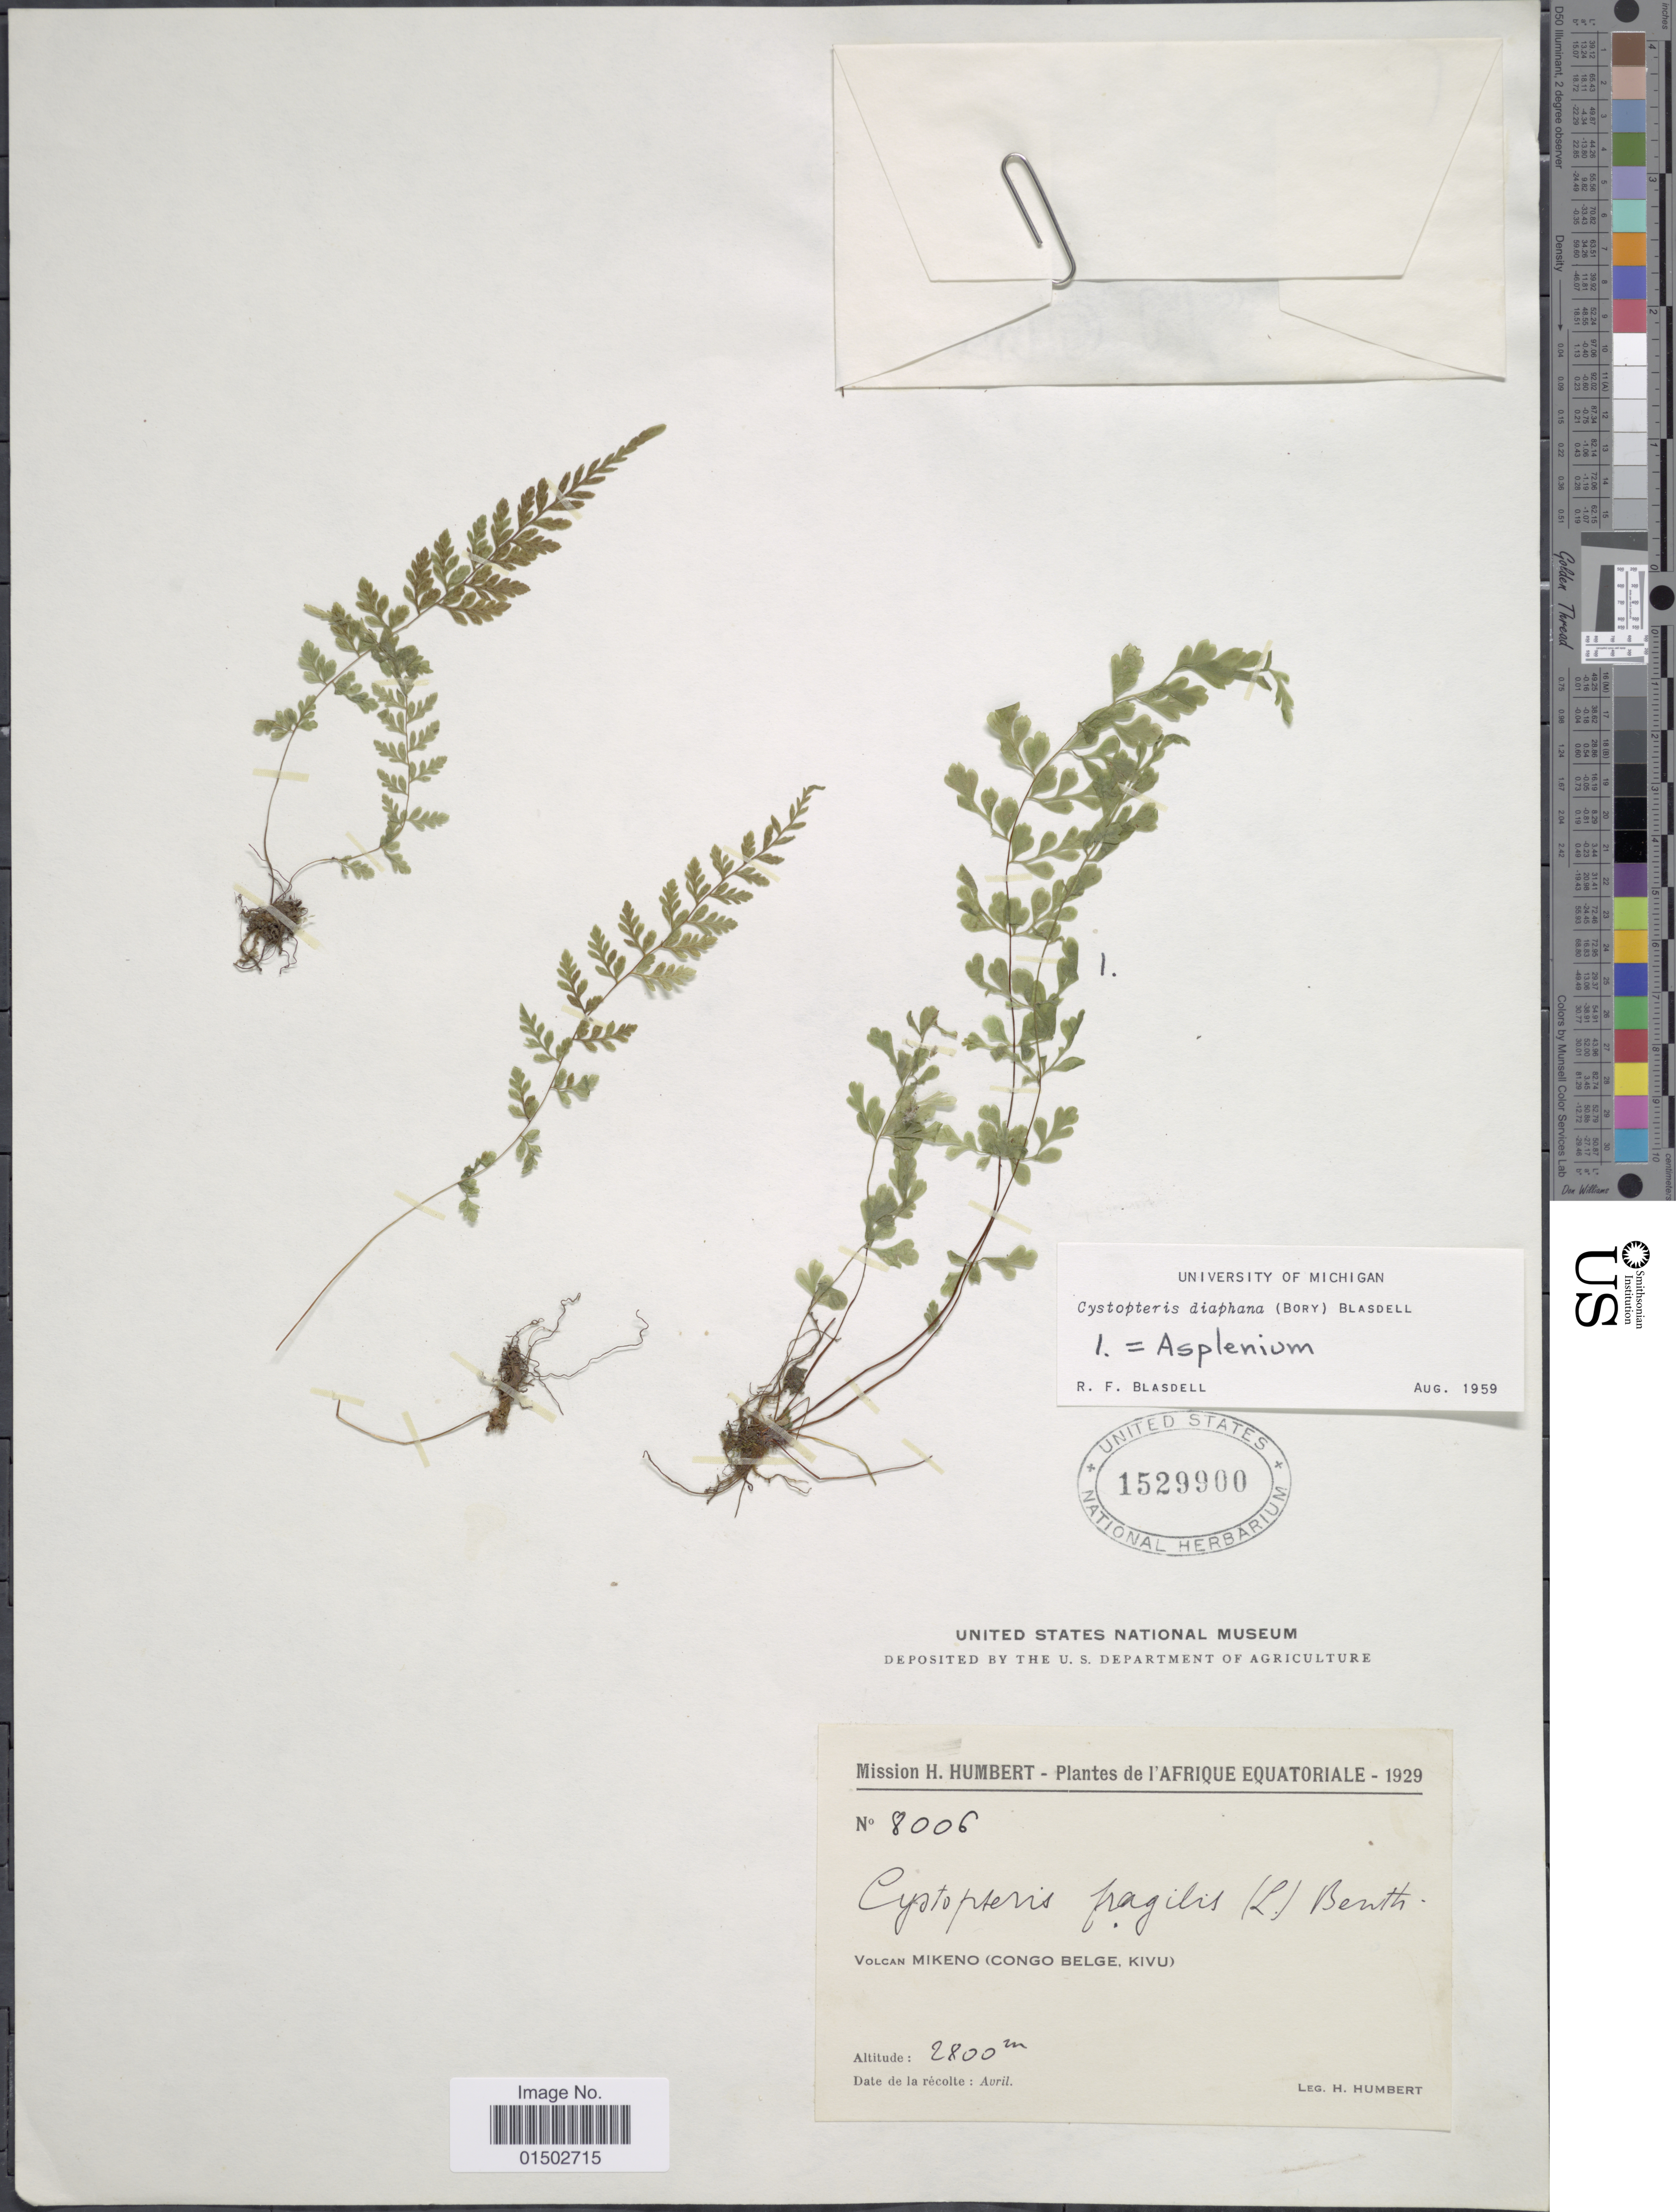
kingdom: Plantae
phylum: Tracheophyta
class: Polypodiopsida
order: Polypodiales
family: Cystopteridaceae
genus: Cystopteris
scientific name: Cystopteris diaphana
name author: (Bory) Blasdell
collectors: H. Humbert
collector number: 8006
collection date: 1929-04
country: Congo, Democratic Republic of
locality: L'Afrique Equatoriale, Volcan Mikeno (Congo Belge, Kivu)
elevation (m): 2800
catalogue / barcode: US 1529900